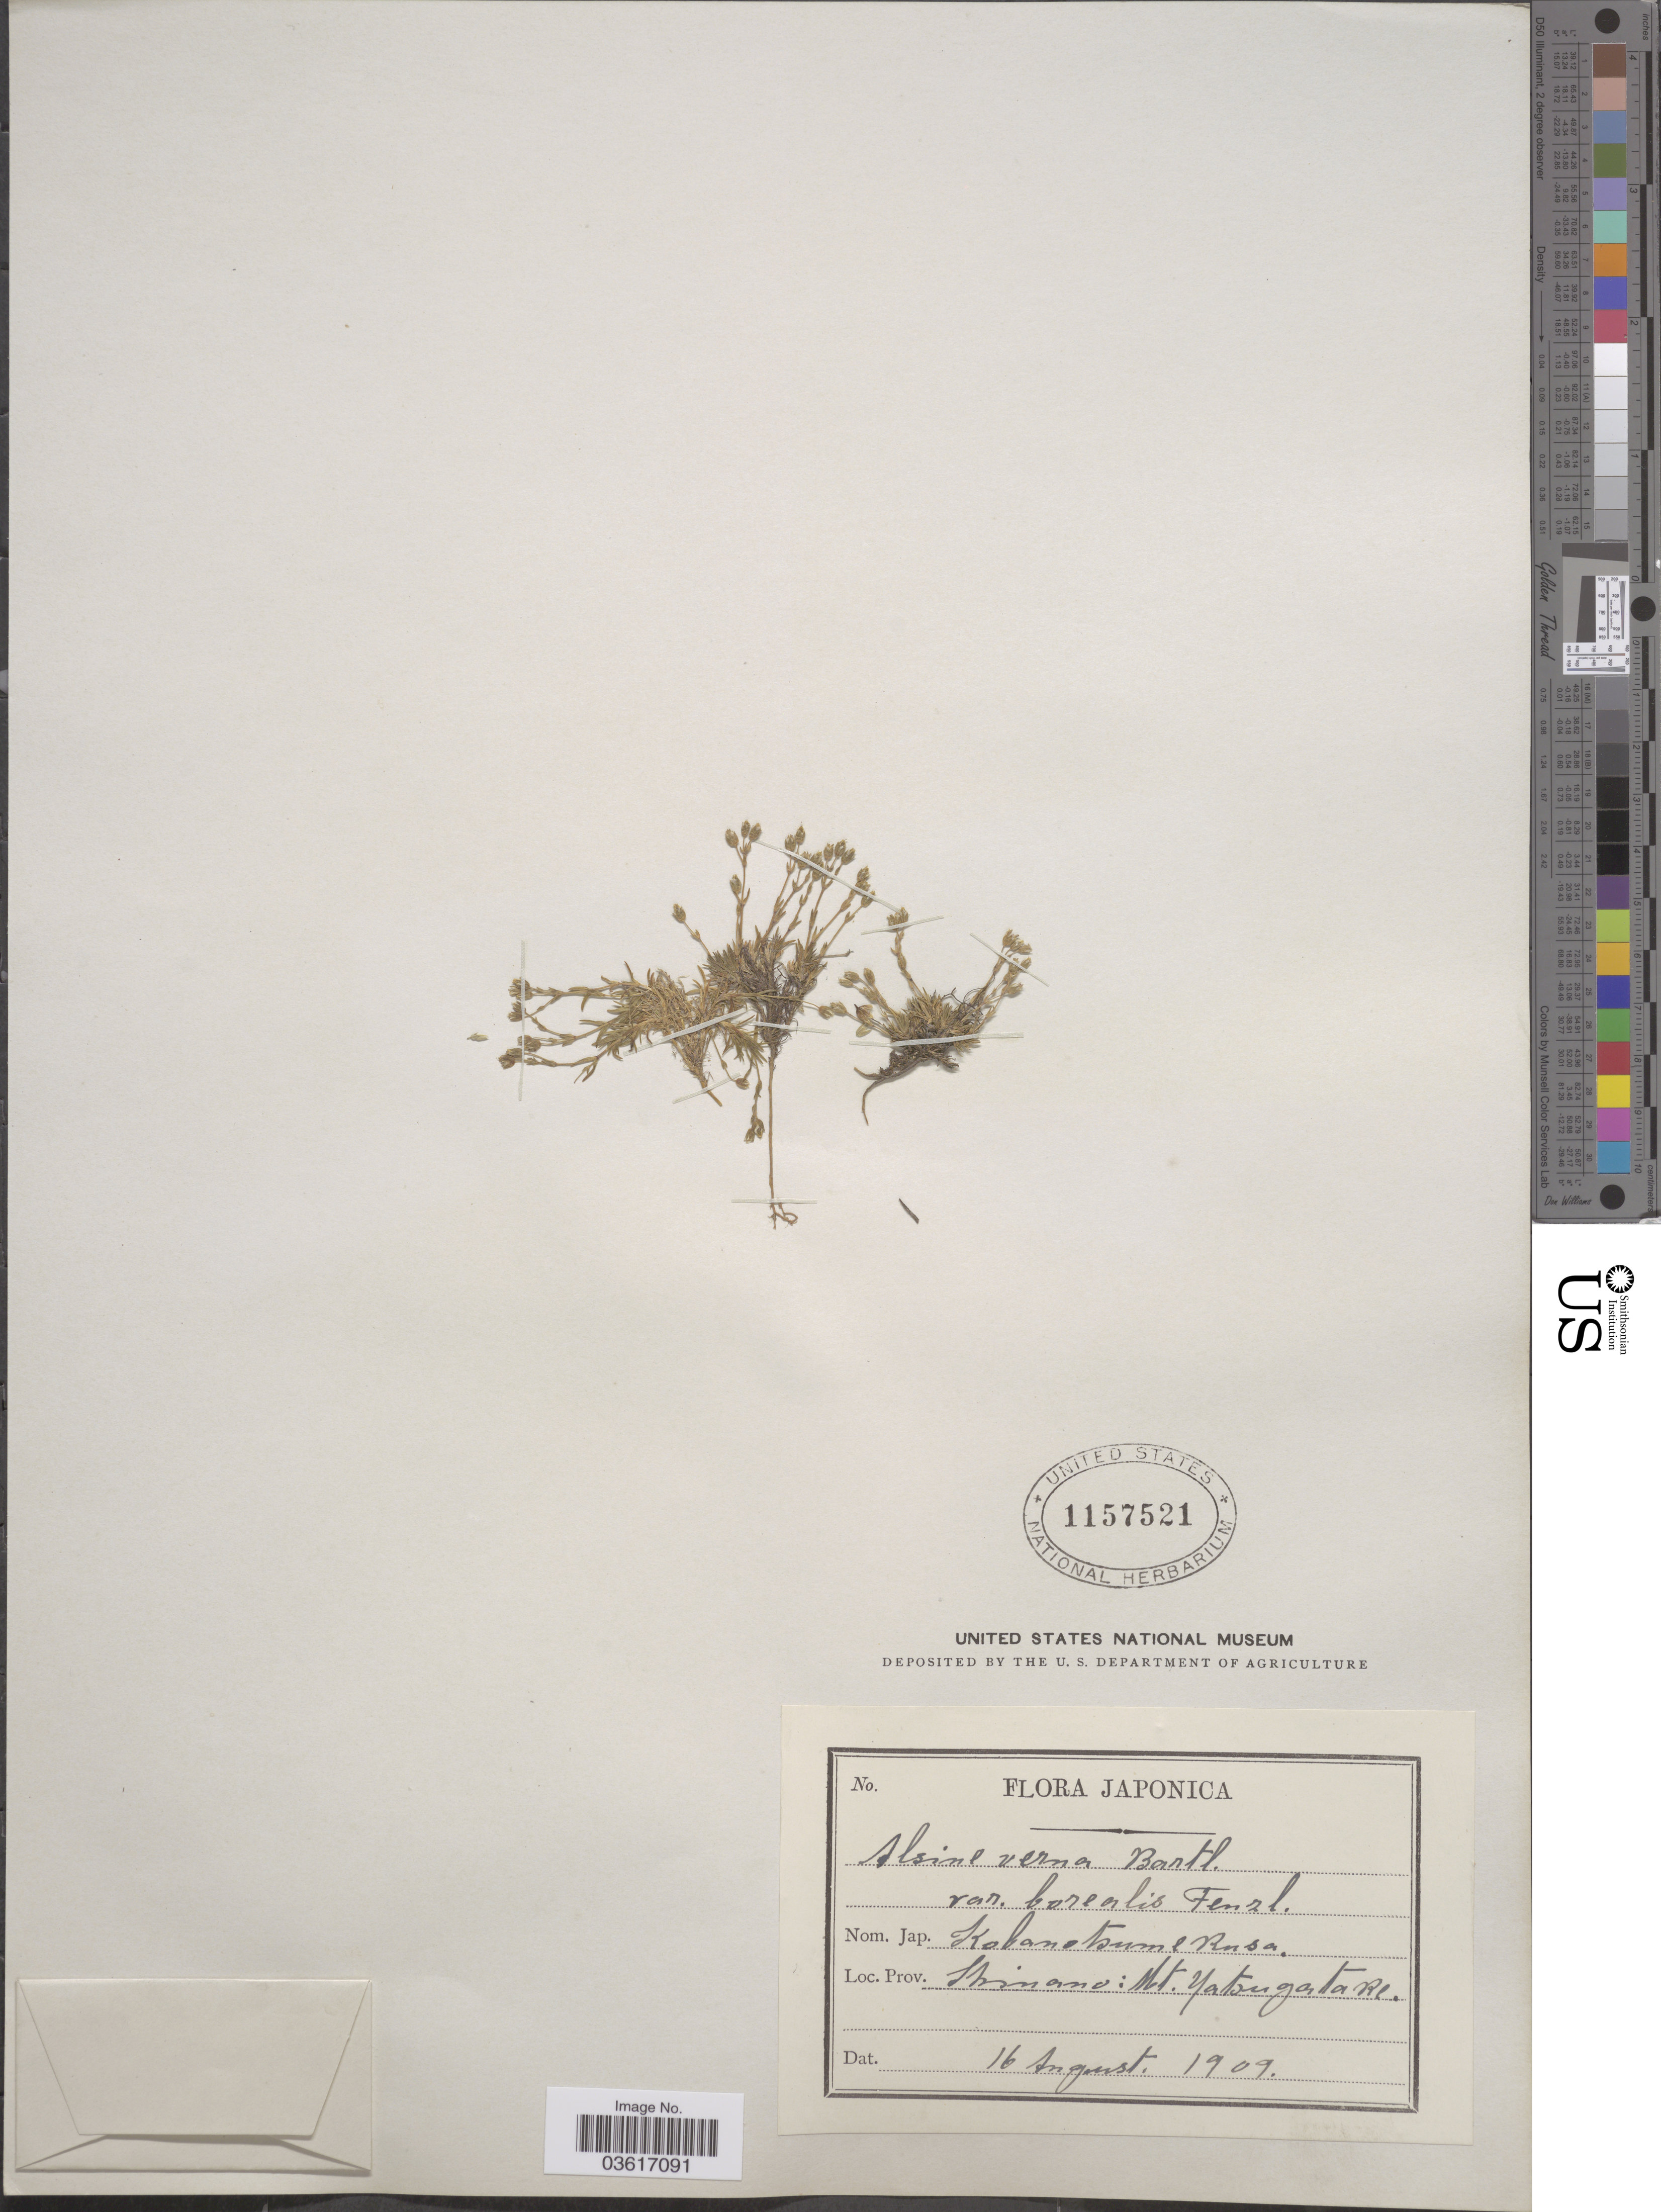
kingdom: Plantae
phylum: Tracheophyta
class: Magnoliopsida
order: Caryophyllales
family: Caryophyllaceae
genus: Minuartia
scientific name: Minuartia verna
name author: (L.) Hiern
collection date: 1909-08-16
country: Japan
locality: Prov. Shinano: Mt. Yatsugatake.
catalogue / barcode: US 1157521